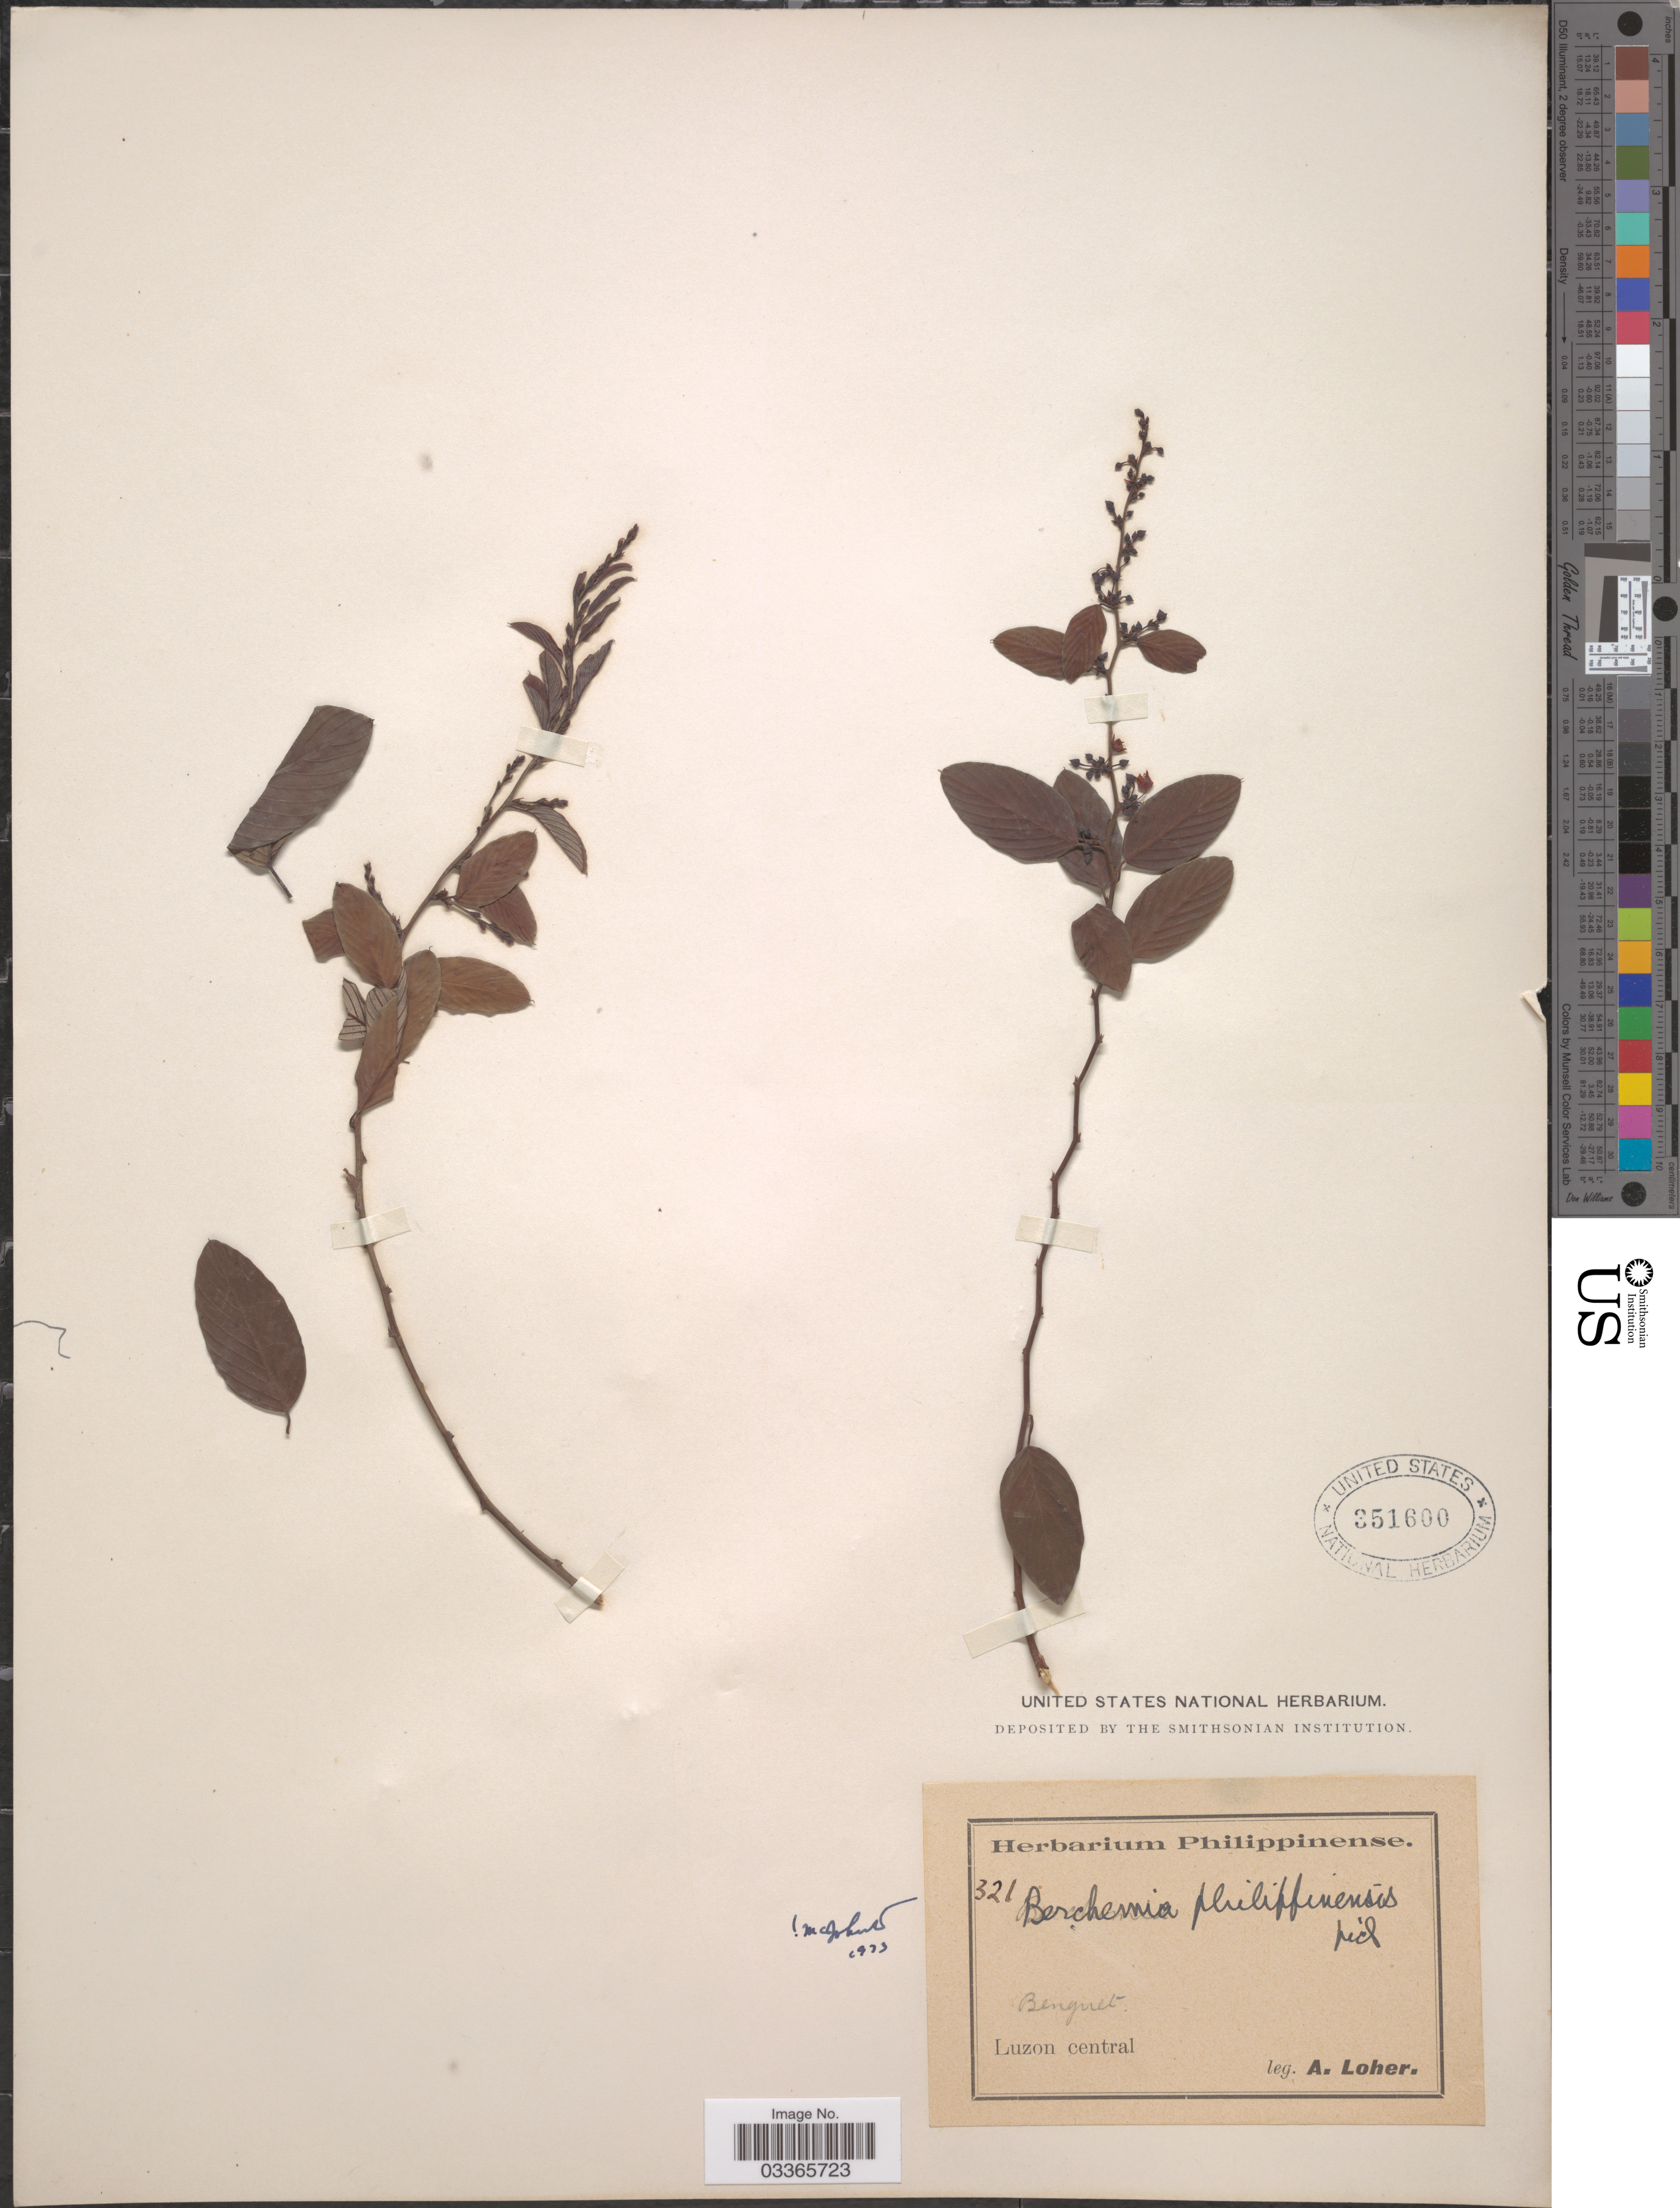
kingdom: Plantae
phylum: Tracheophyta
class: Magnoliopsida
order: Rosales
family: Rhamnaceae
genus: Berchemia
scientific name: Berchemia philippinensis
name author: S. Vidal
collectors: A. Loher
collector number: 321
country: Philippines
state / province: Central Luzon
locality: Benguet. Luzon central.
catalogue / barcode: US 351600